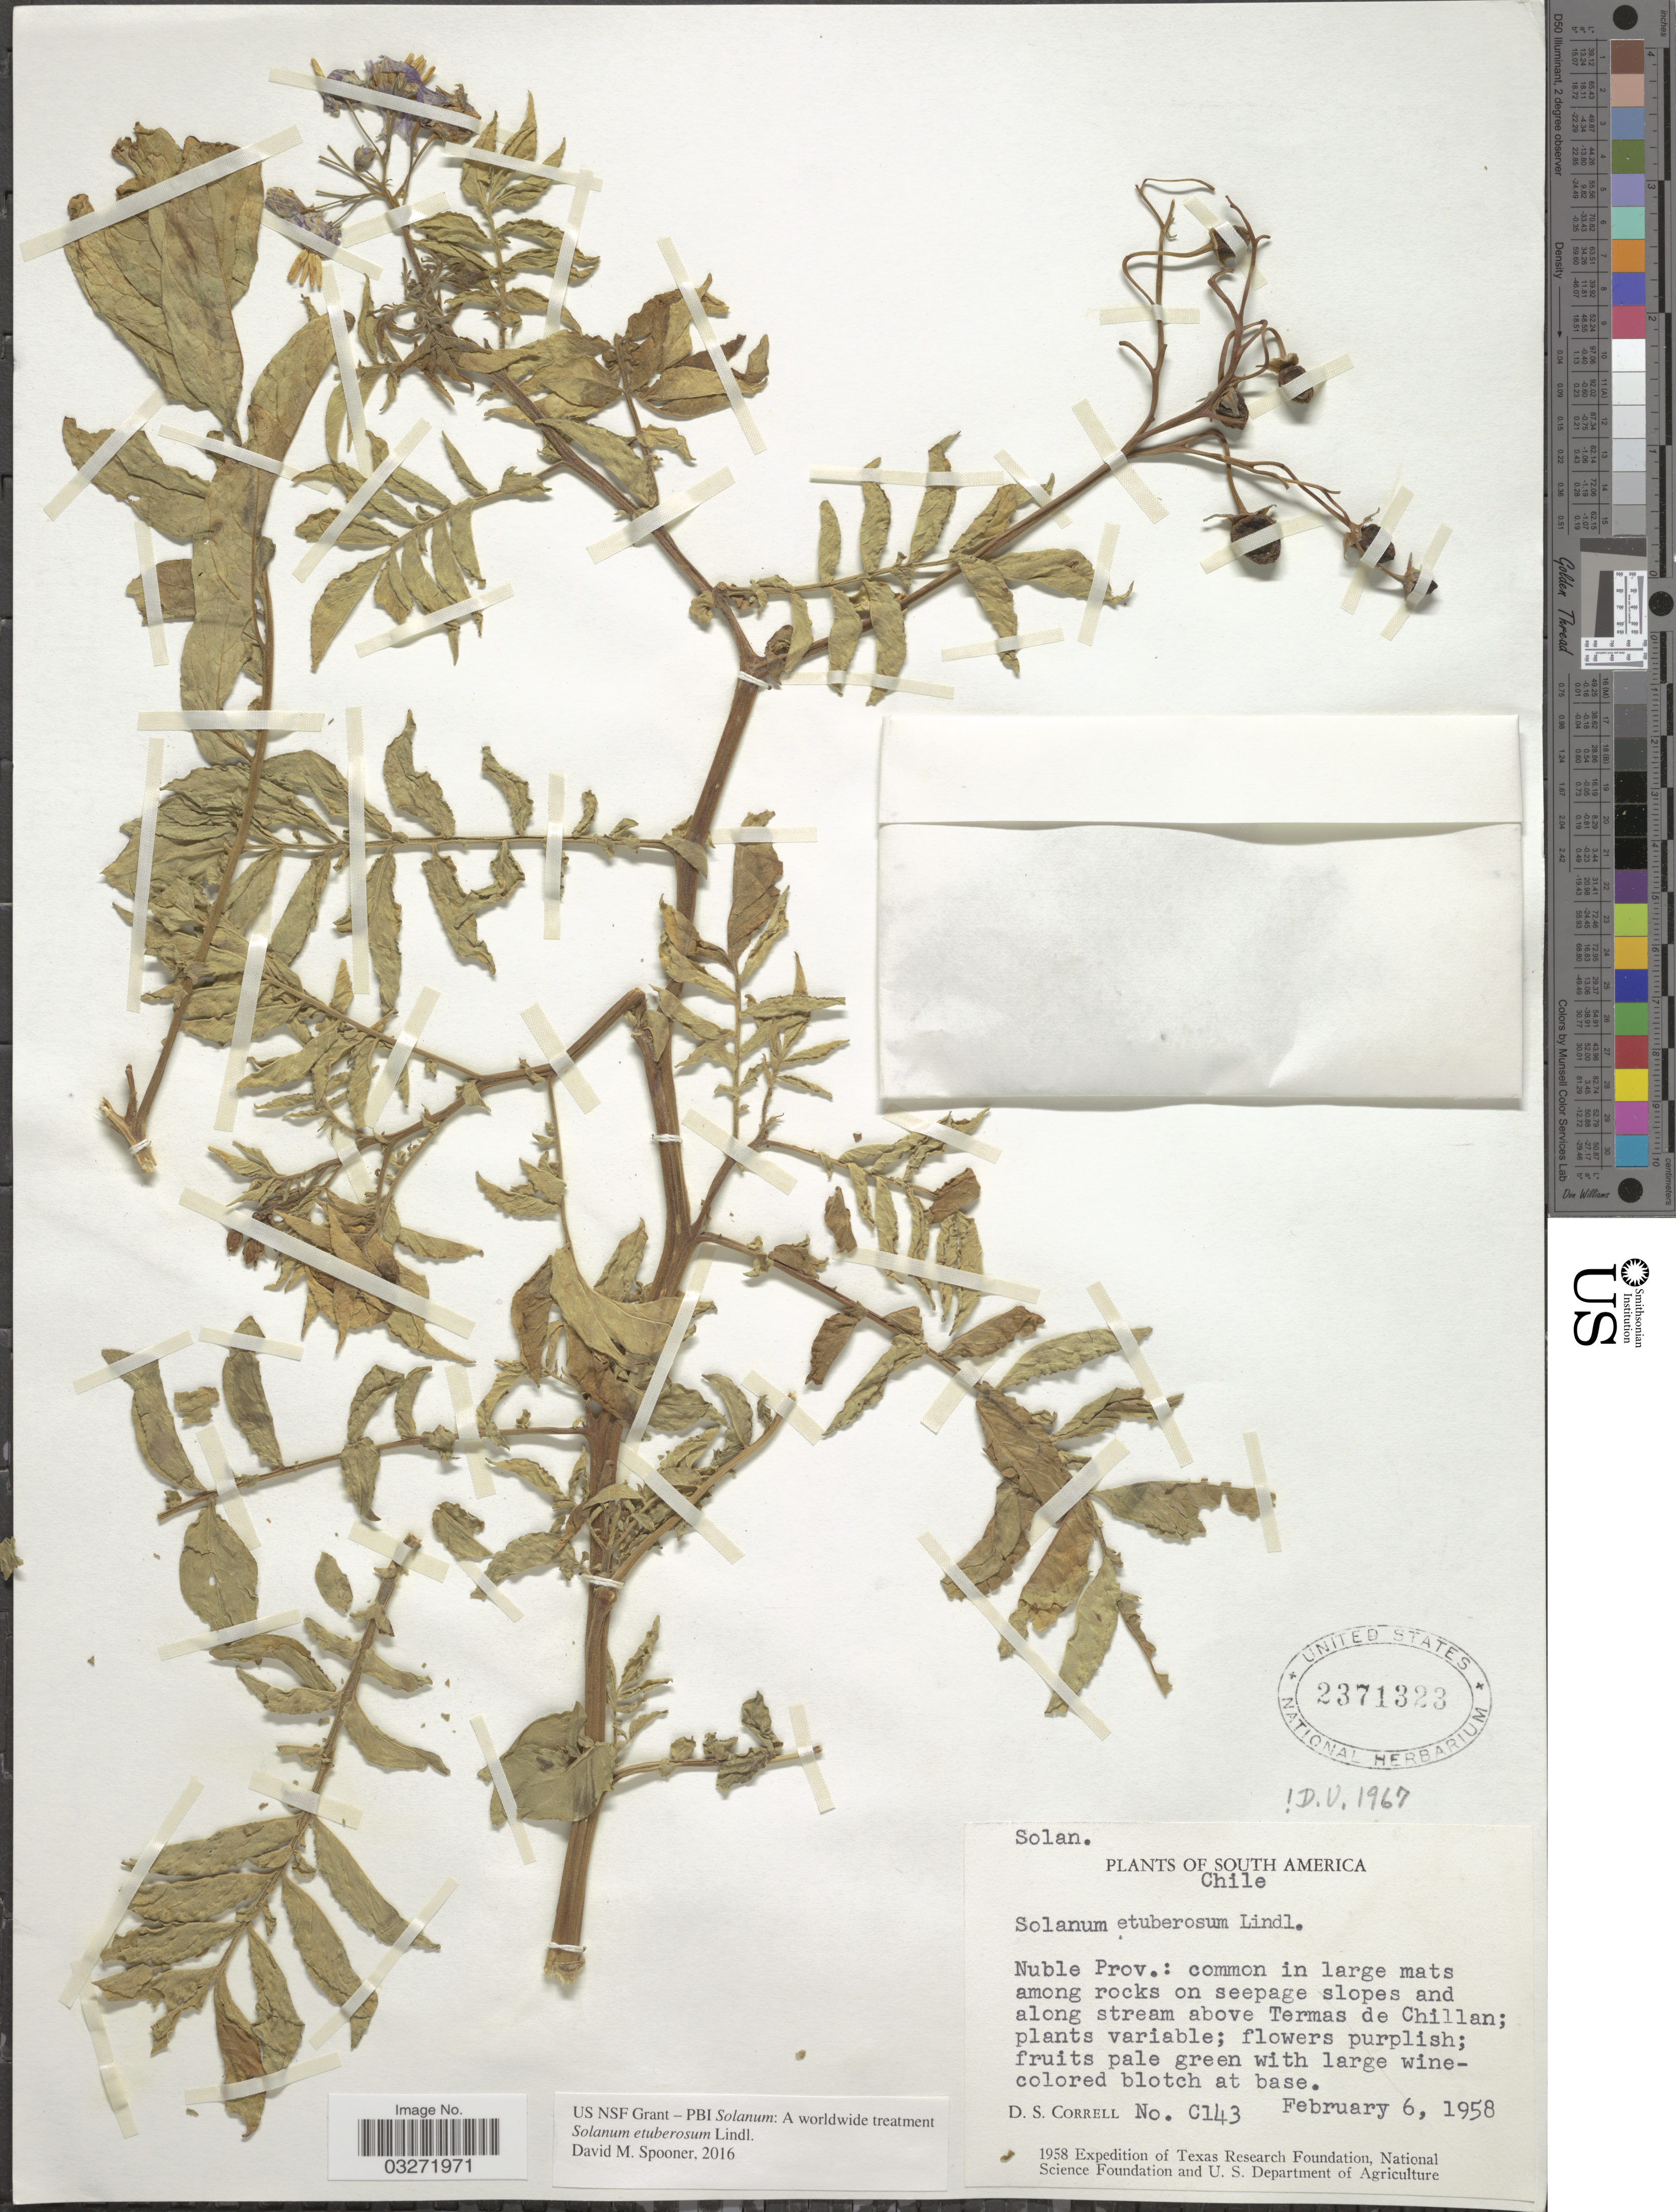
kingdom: Plantae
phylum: Tracheophyta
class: Magnoliopsida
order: Solanales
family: Solanaceae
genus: Solanum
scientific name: Solanum etuberosum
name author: Lindl.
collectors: D. S. Correll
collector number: C143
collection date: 1958-02-06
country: Chile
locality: Nuble Prov.: common in large mats among rocks on seepage slopes and along stream above Termas de Chillan.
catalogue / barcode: US 2371323